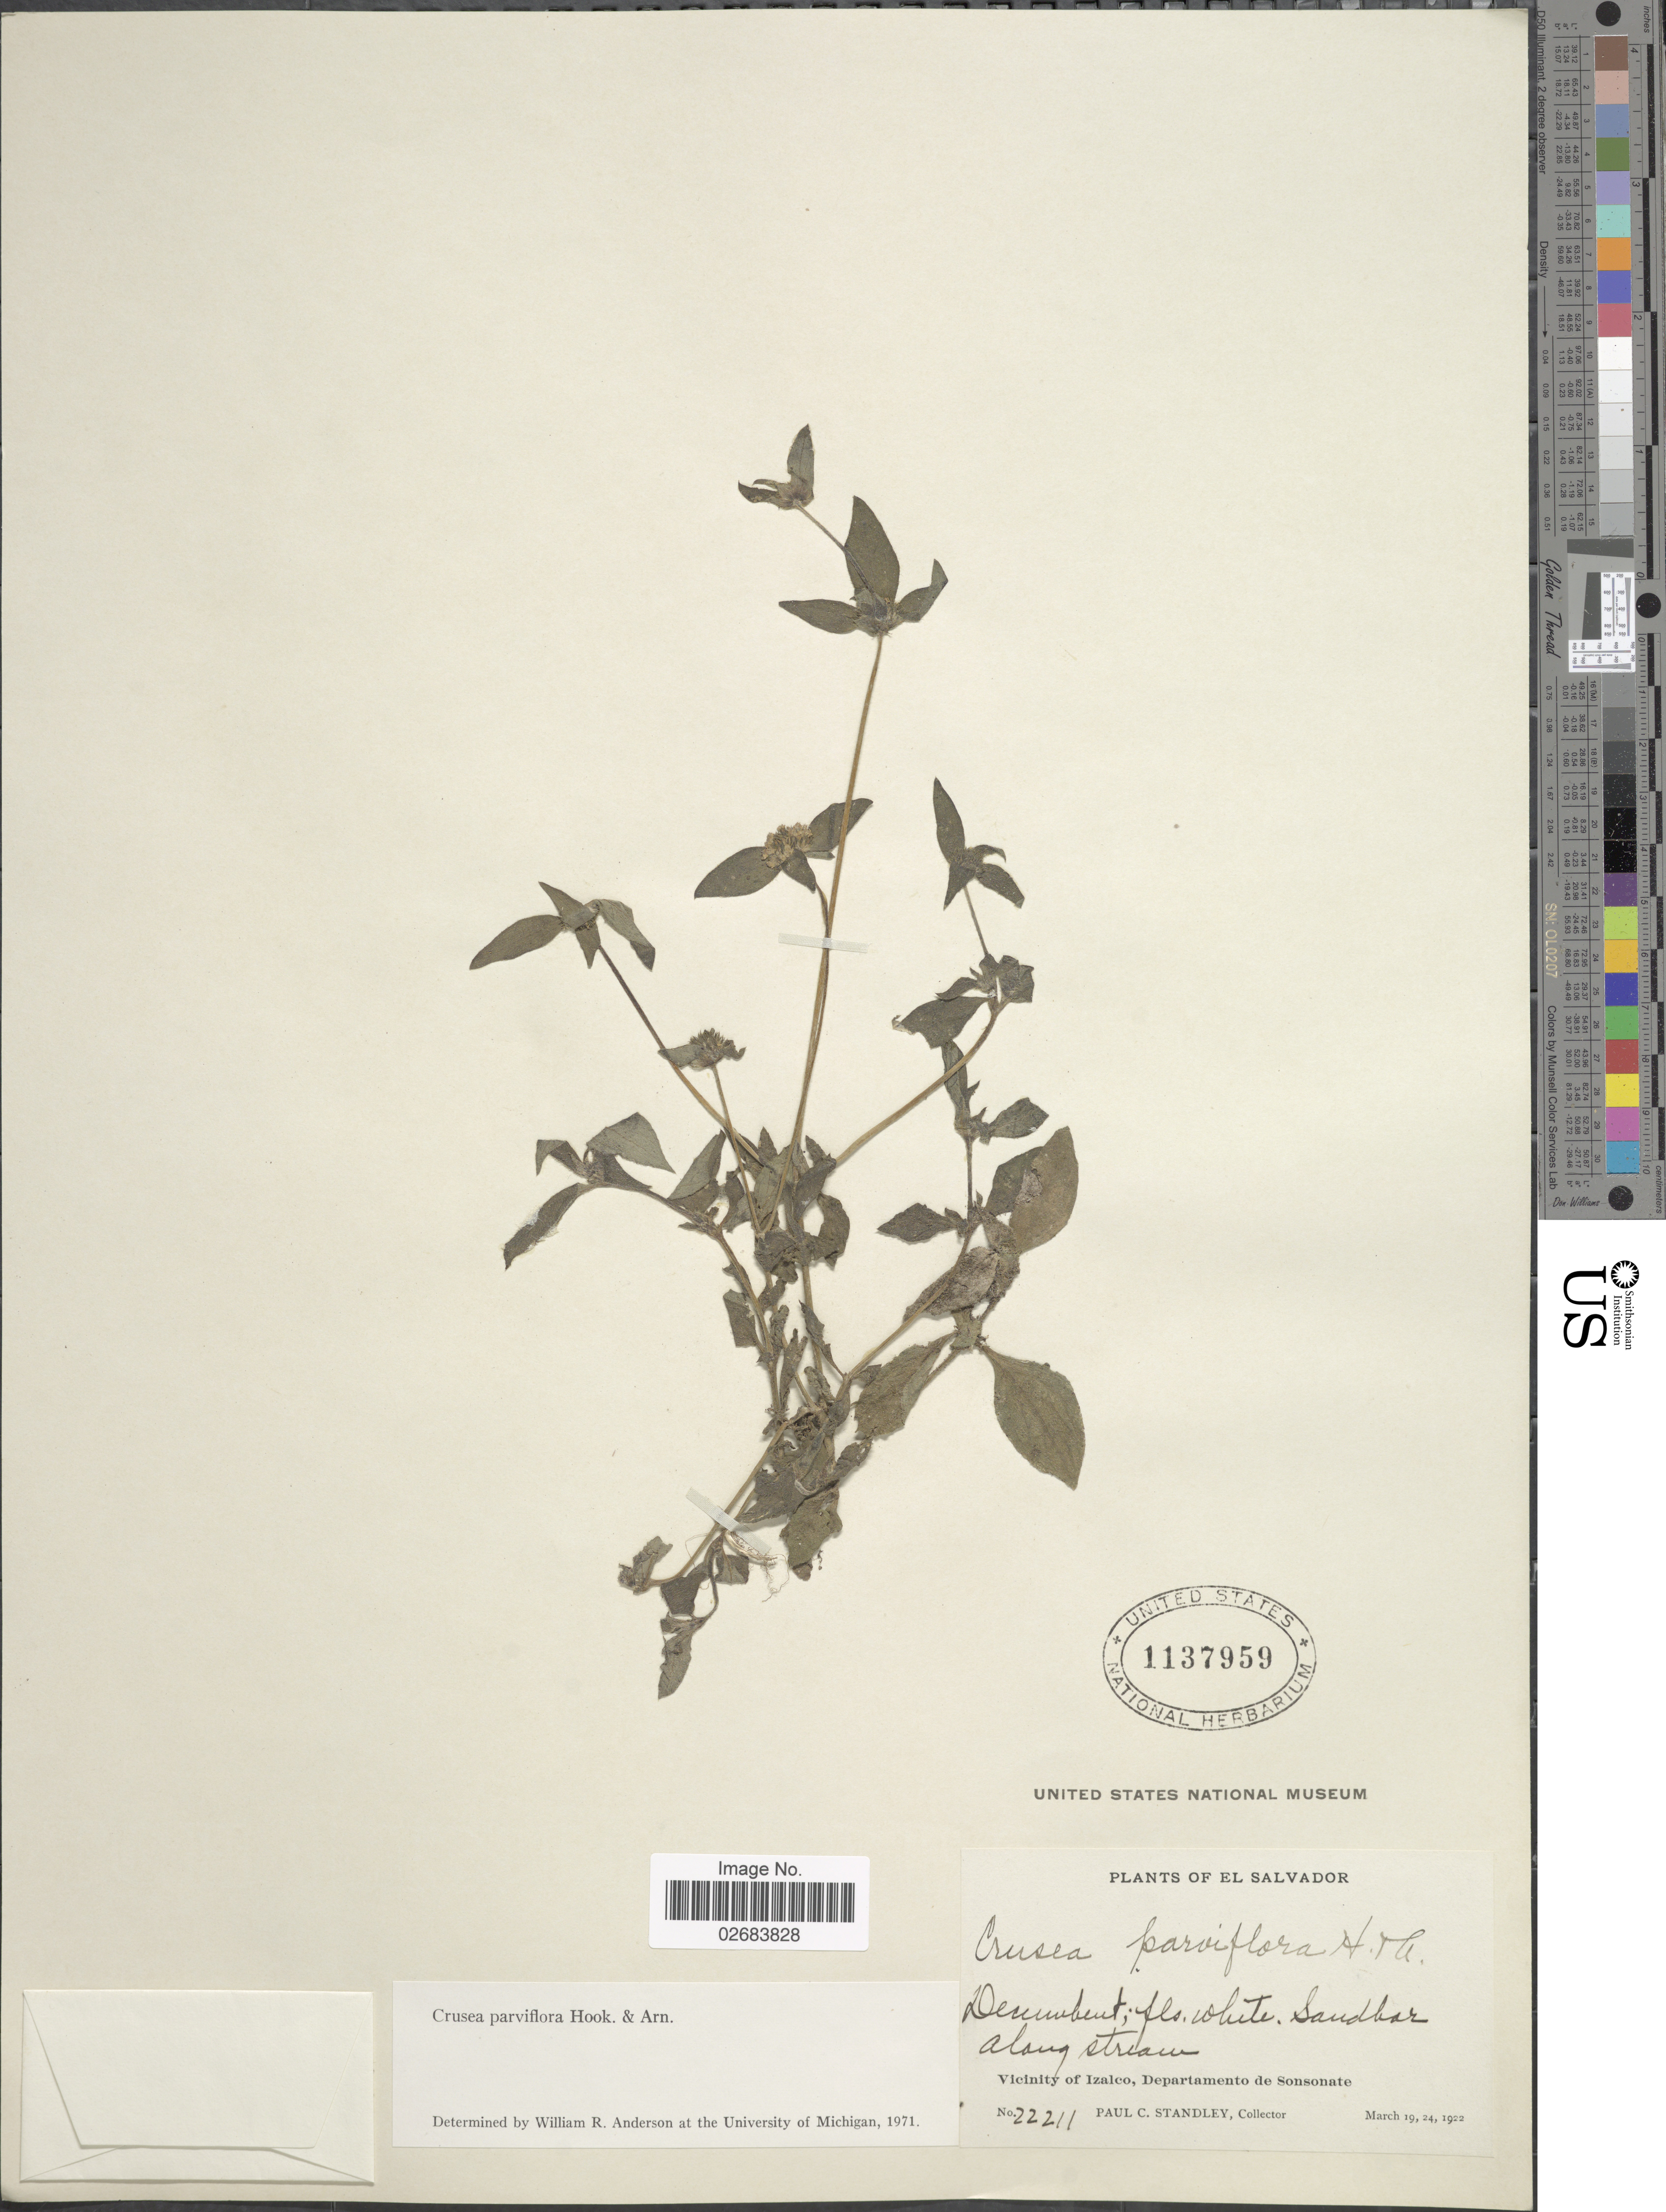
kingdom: Plantae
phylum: Tracheophyta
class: Magnoliopsida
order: Gentianales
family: Rubiaceae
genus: Crusea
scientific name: Crusea parviflora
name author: Hook. & Arn.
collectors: P. C. Standley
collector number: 22211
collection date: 1922-03-19/1922-03-24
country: El Salvador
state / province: Sonsonate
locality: Along stream, Vicinity of Izalco.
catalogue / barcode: US 1137959